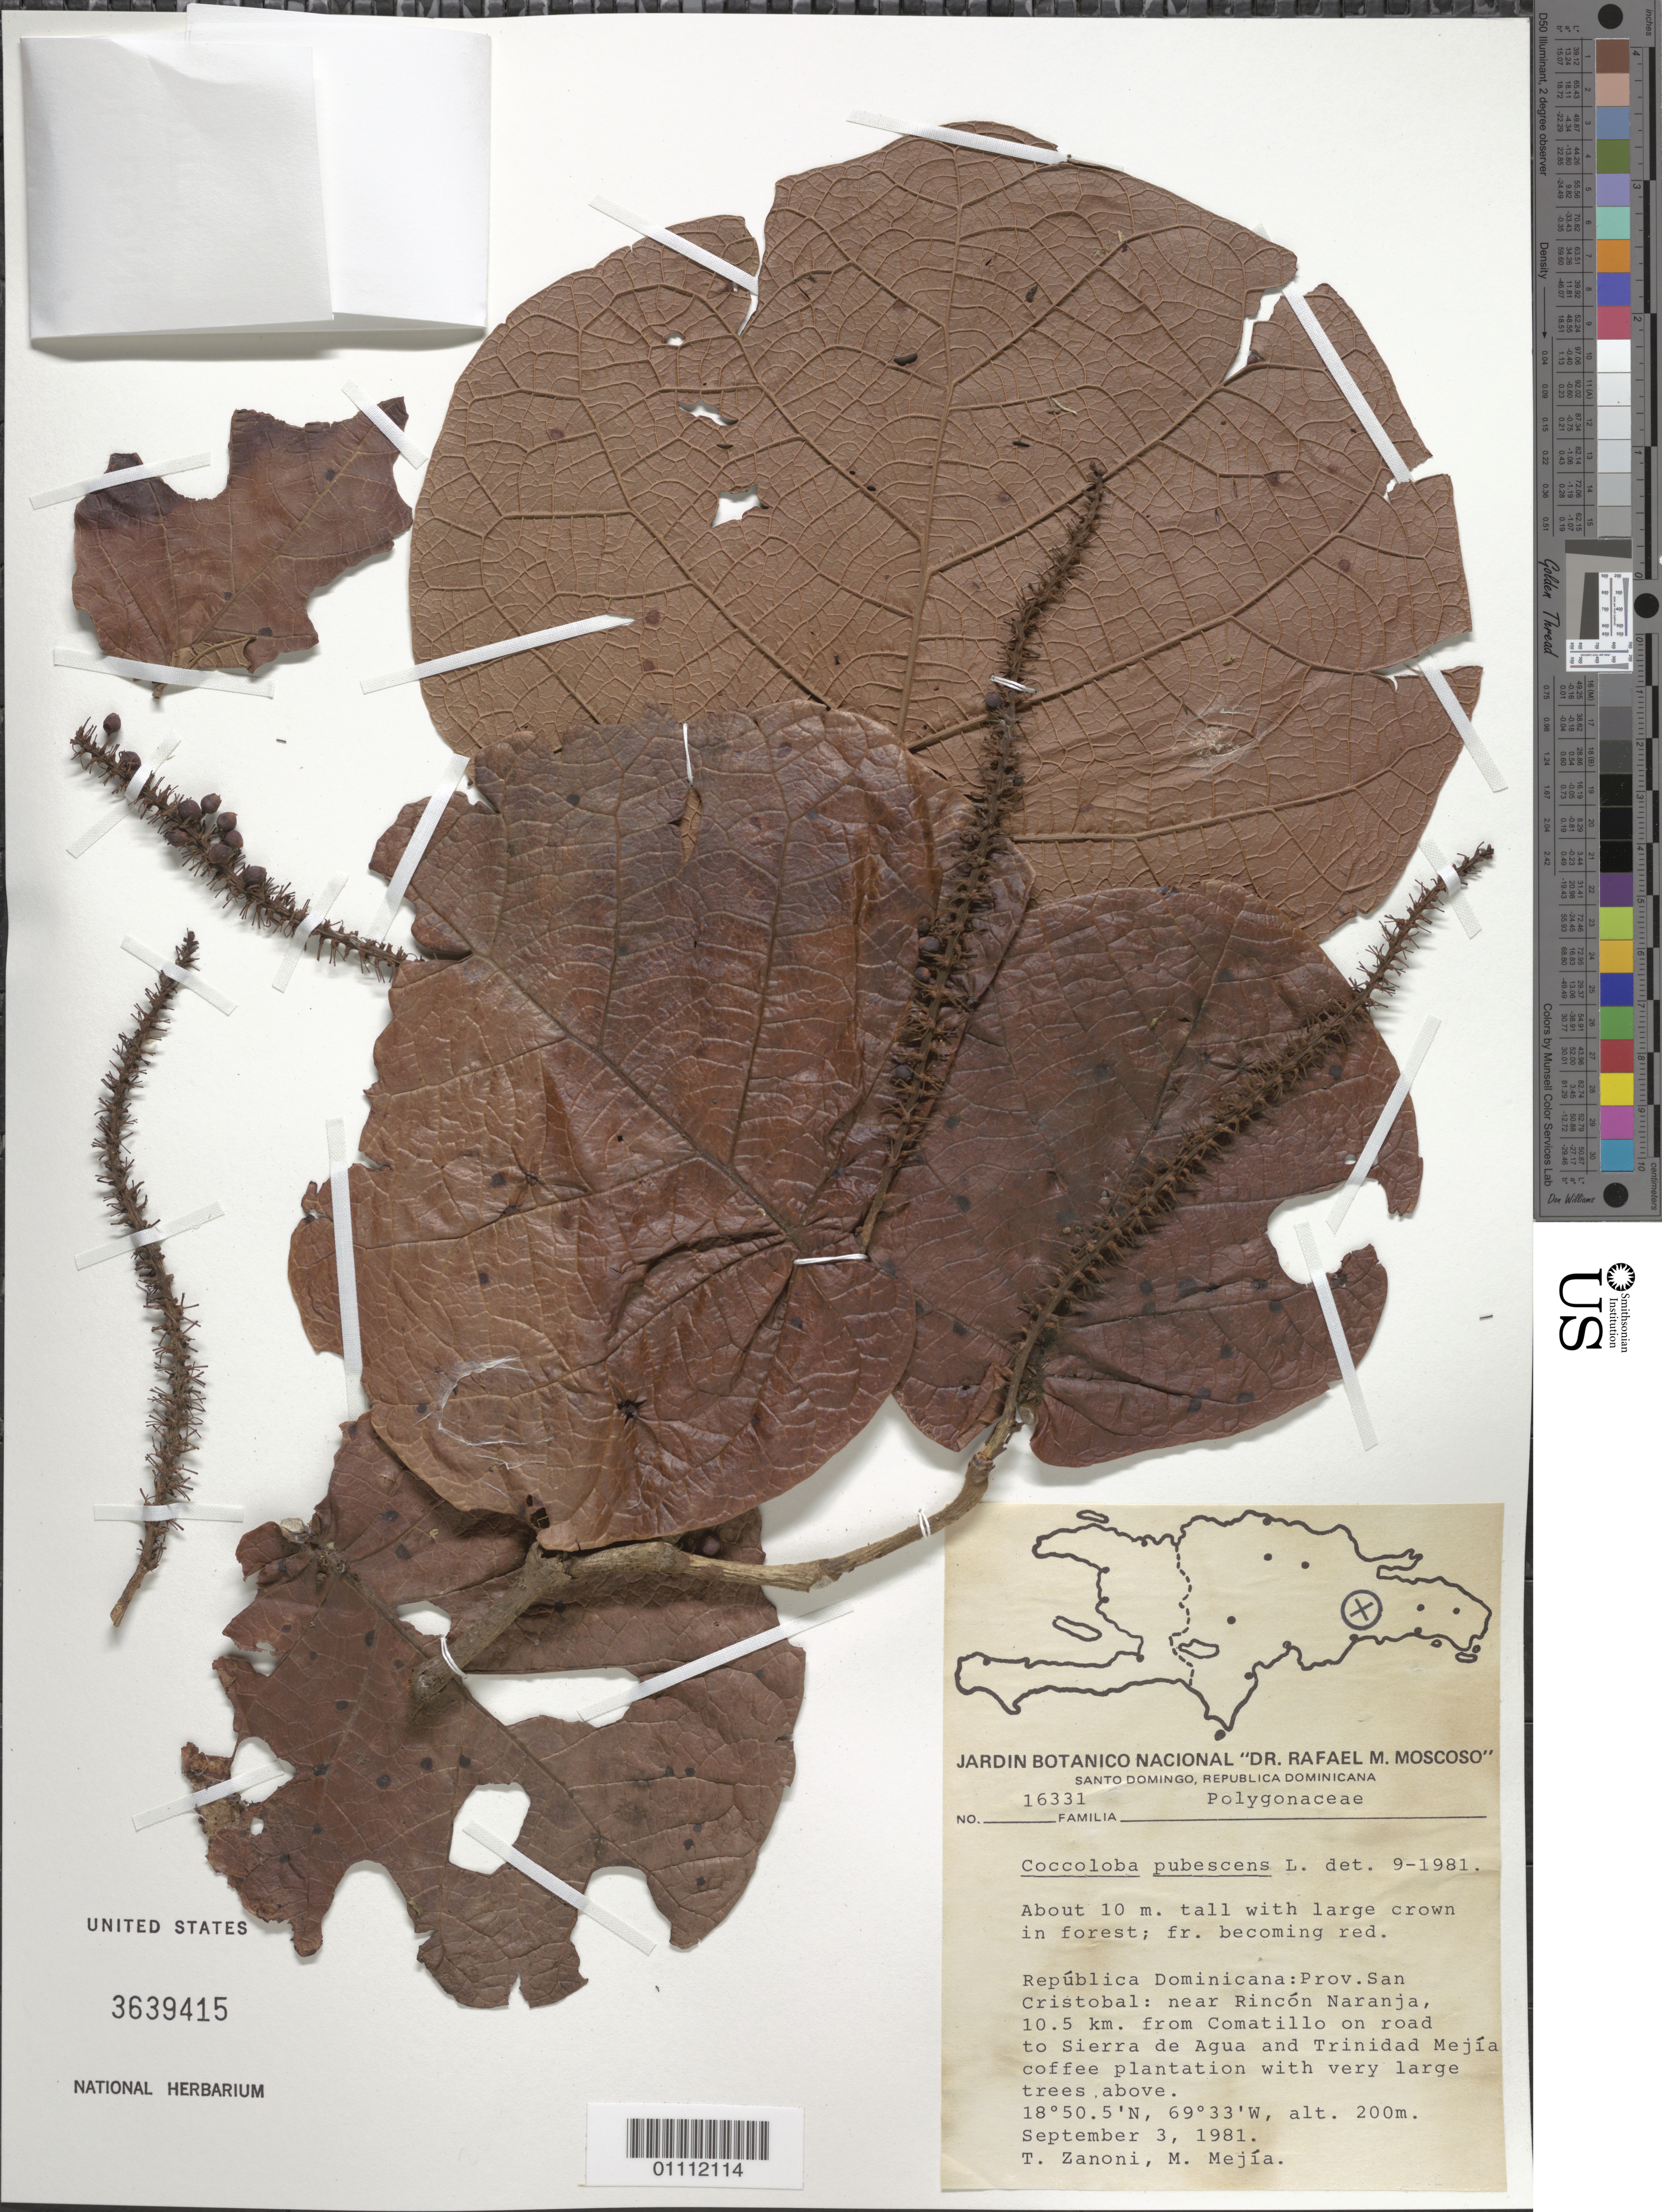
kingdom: Plantae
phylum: Tracheophyta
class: Magnoliopsida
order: Caryophyllales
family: Polygonaceae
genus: Coccoloba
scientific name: Coccoloba pubescens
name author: L.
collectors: T. A. Zanoni & M. Mejia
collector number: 16331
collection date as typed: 03 Sep 1981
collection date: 1981-09-03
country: Dominican Republic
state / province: San Cristobal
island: Hispaniola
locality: Rincón Naranja, 10.5 km from Comatillo on road to Sierra de Agua and Trinidad Mejía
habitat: Coffee plantation with very large trees above; in forest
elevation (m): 200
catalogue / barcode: US 3639415